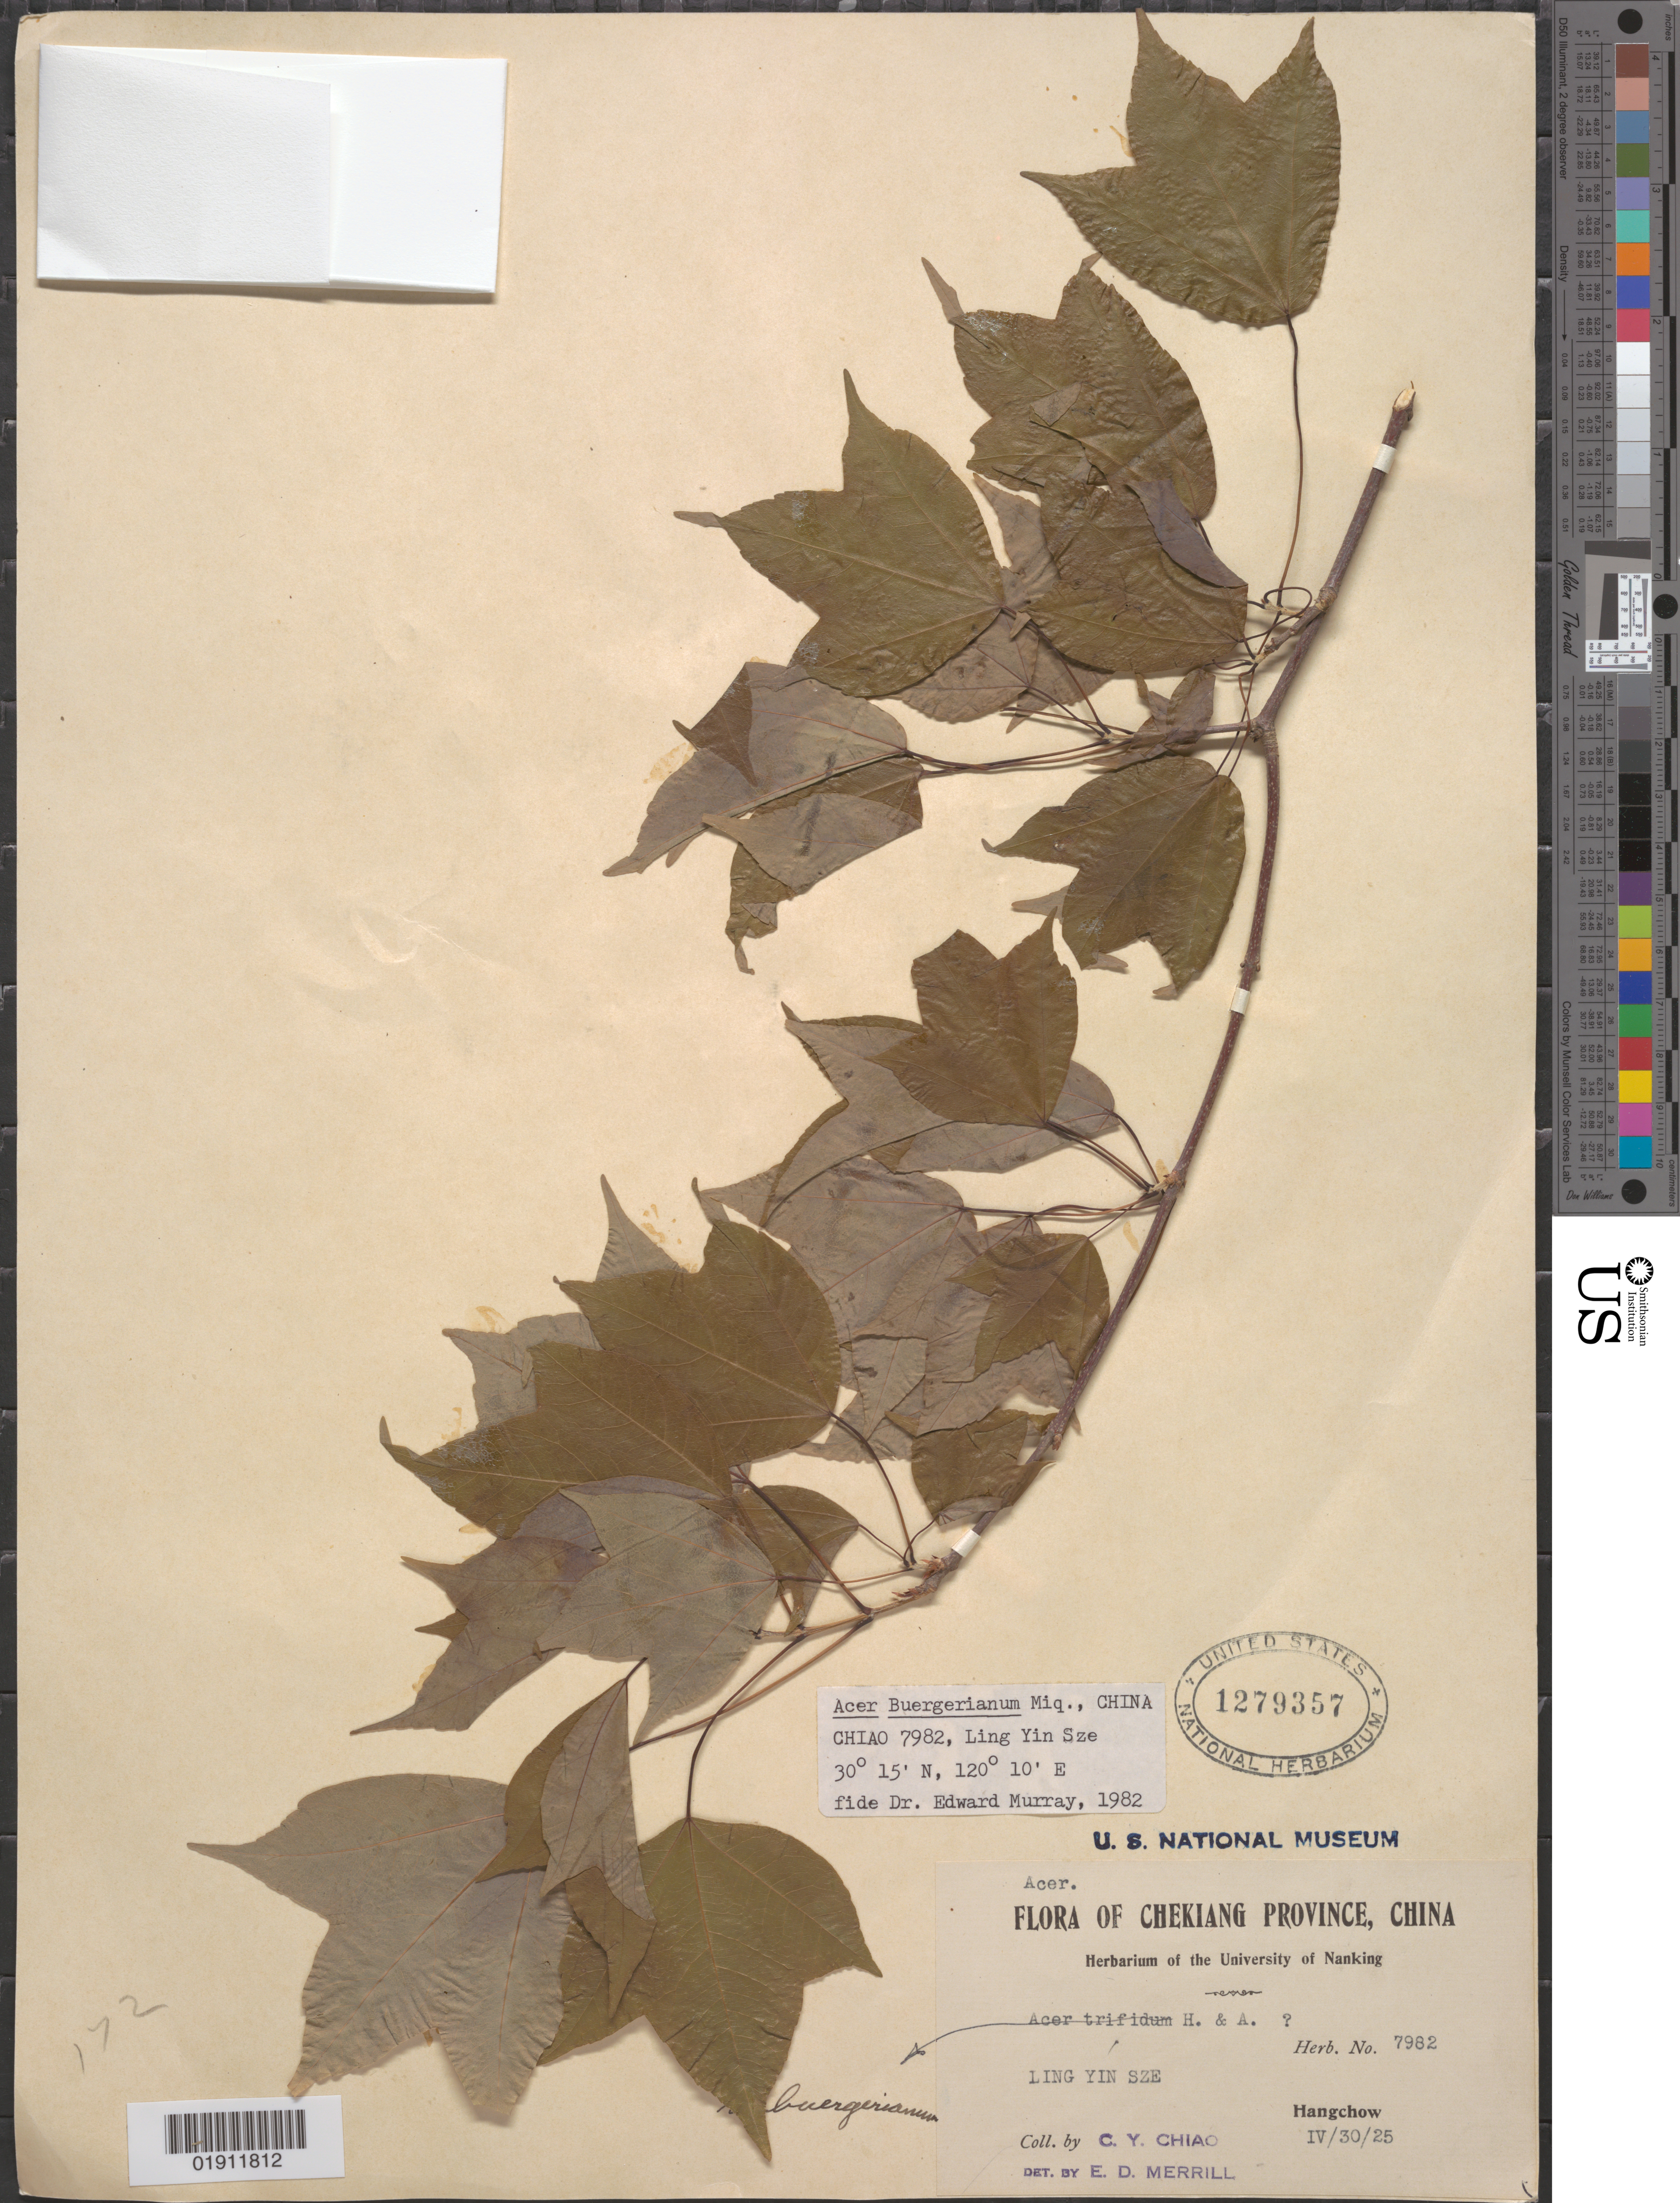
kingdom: Plantae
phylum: Tracheophyta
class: Magnoliopsida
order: Sapindales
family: Sapindaceae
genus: Acer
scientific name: Acer buergerianum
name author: Miq.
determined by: Murray, Edward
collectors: C. Y. Chiao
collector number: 7982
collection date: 1925-04-30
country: China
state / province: Zhejiang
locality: Chekiang [Zhejiang], Hangchow, Ling Yin Sze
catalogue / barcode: US 1279357